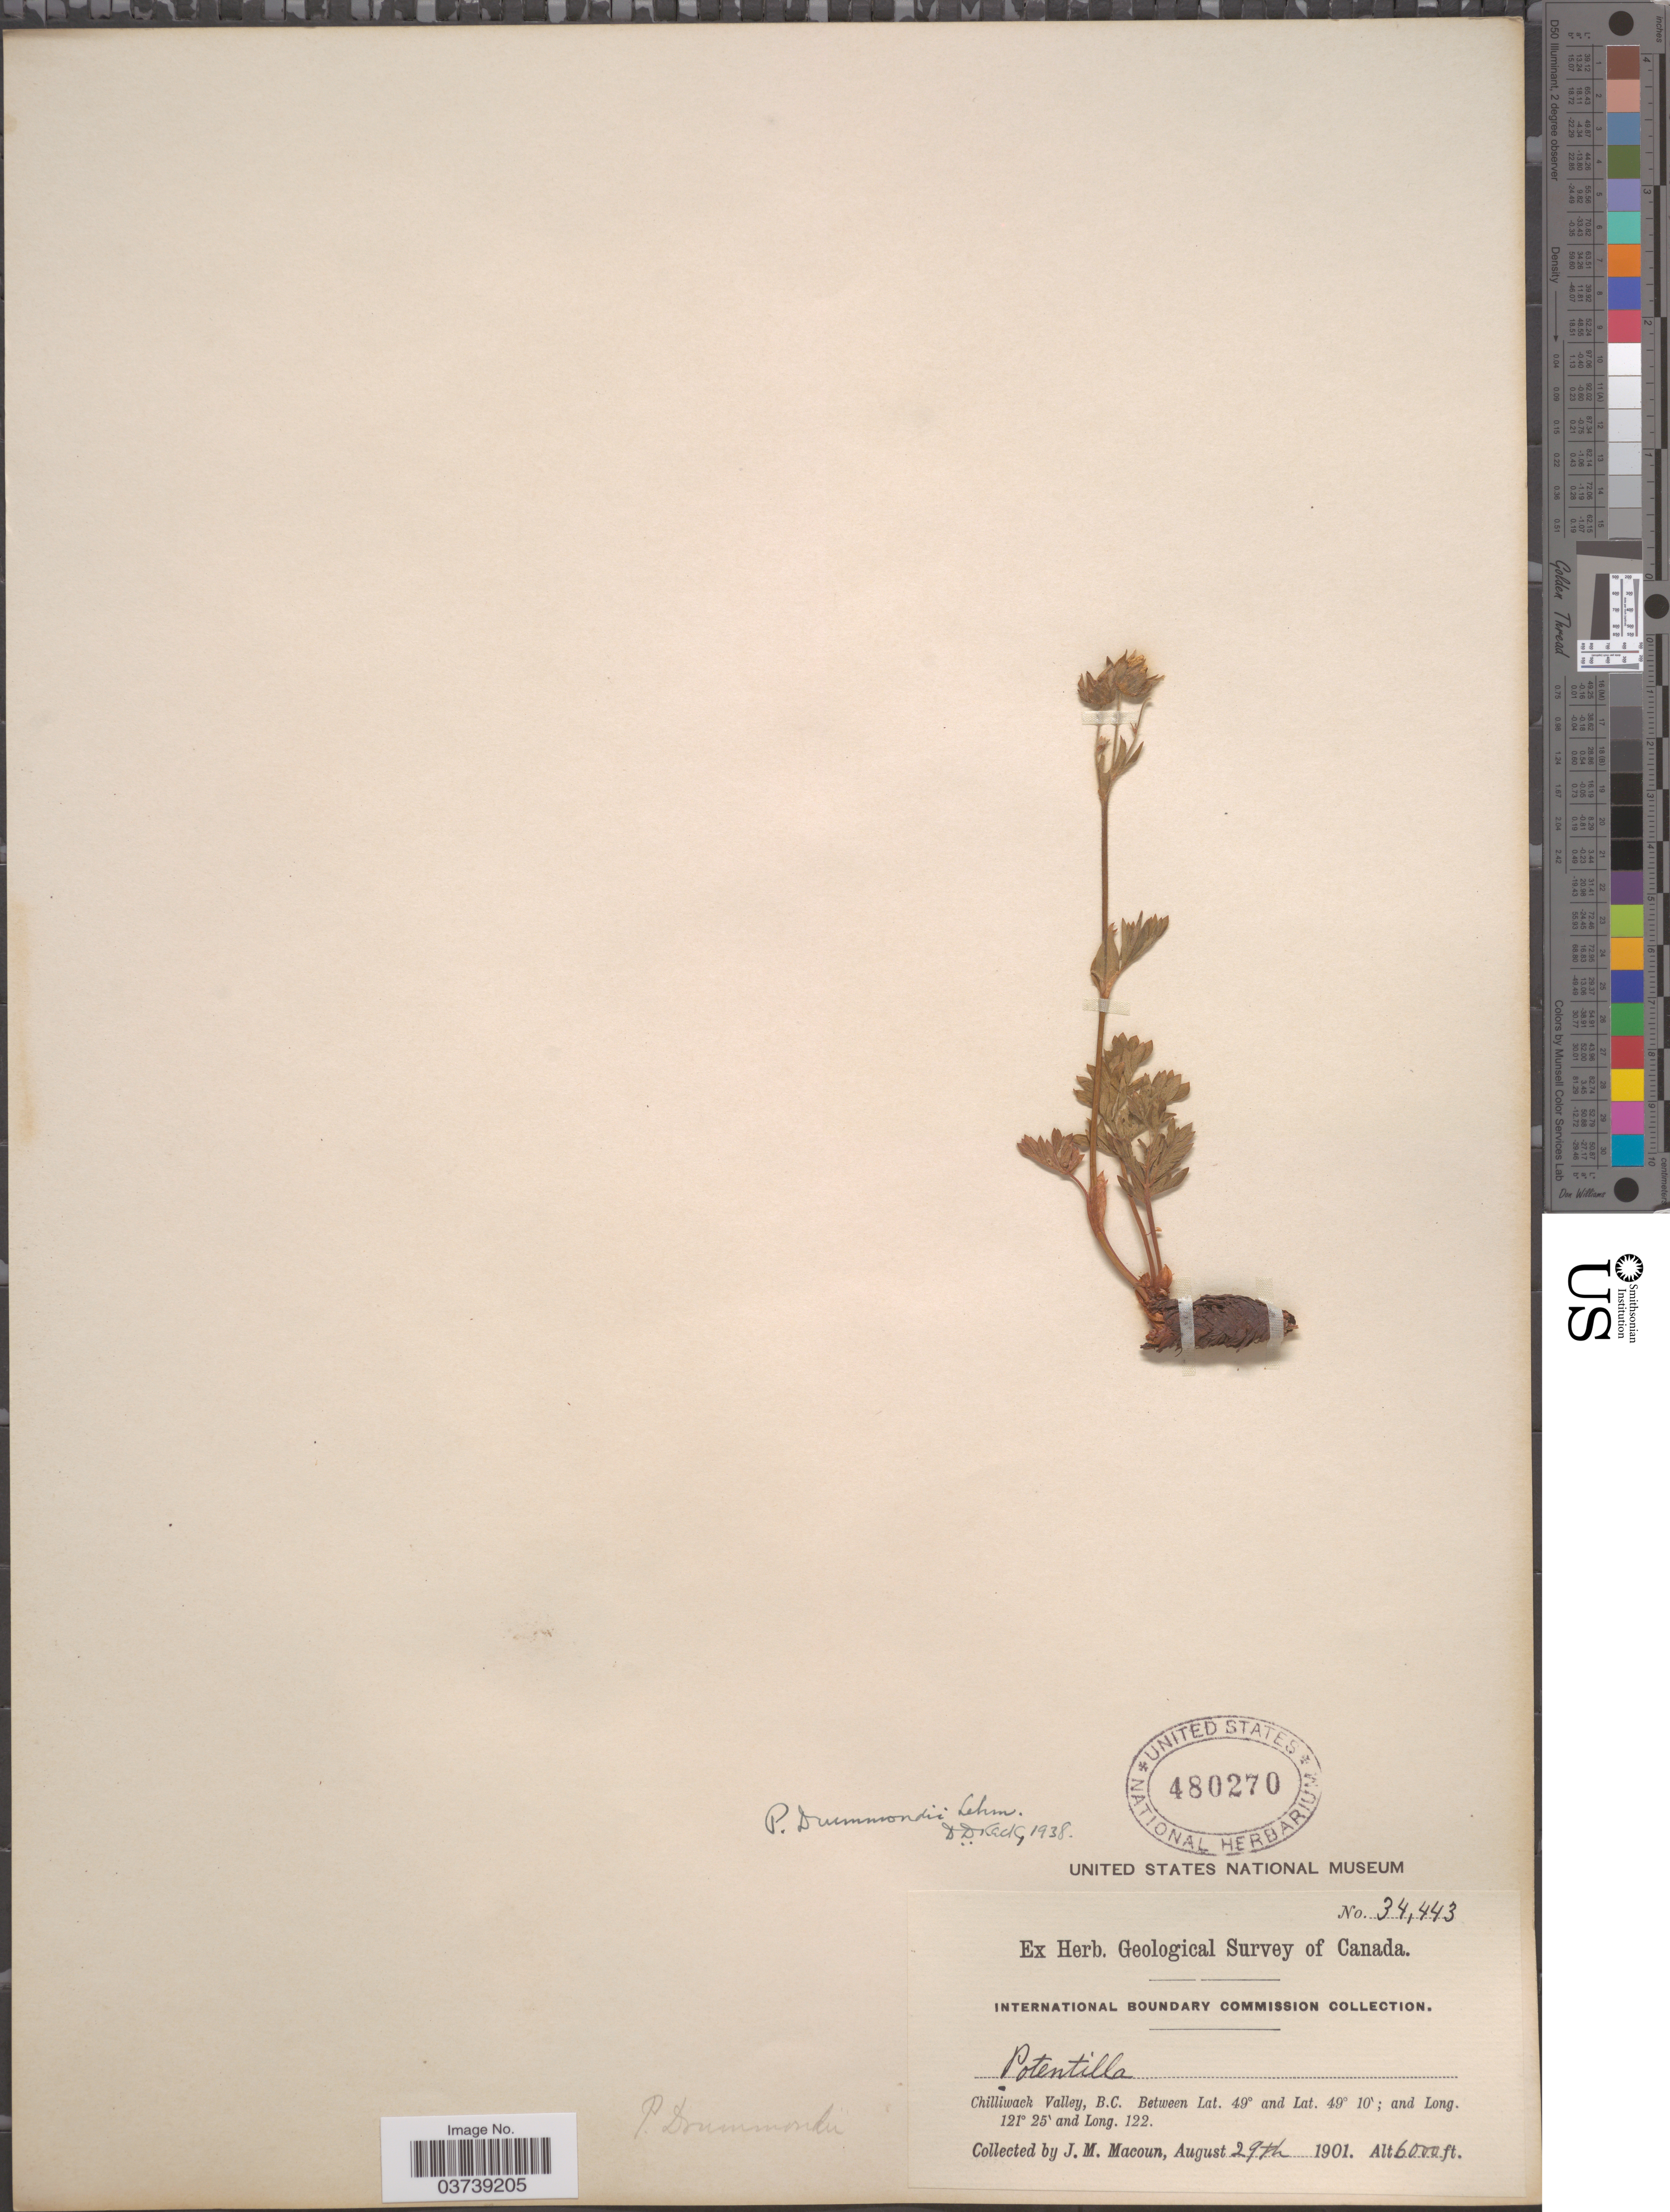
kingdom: Plantae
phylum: Tracheophyta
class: Magnoliopsida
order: Rosales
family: Rosaceae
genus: Potentilla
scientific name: Potentilla drummondii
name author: Lehm.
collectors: J. M. Macoun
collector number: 34443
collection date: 1901-08-29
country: Canada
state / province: British Columbia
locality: Chilliwack Valley, B.C.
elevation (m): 1829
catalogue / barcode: US 480270